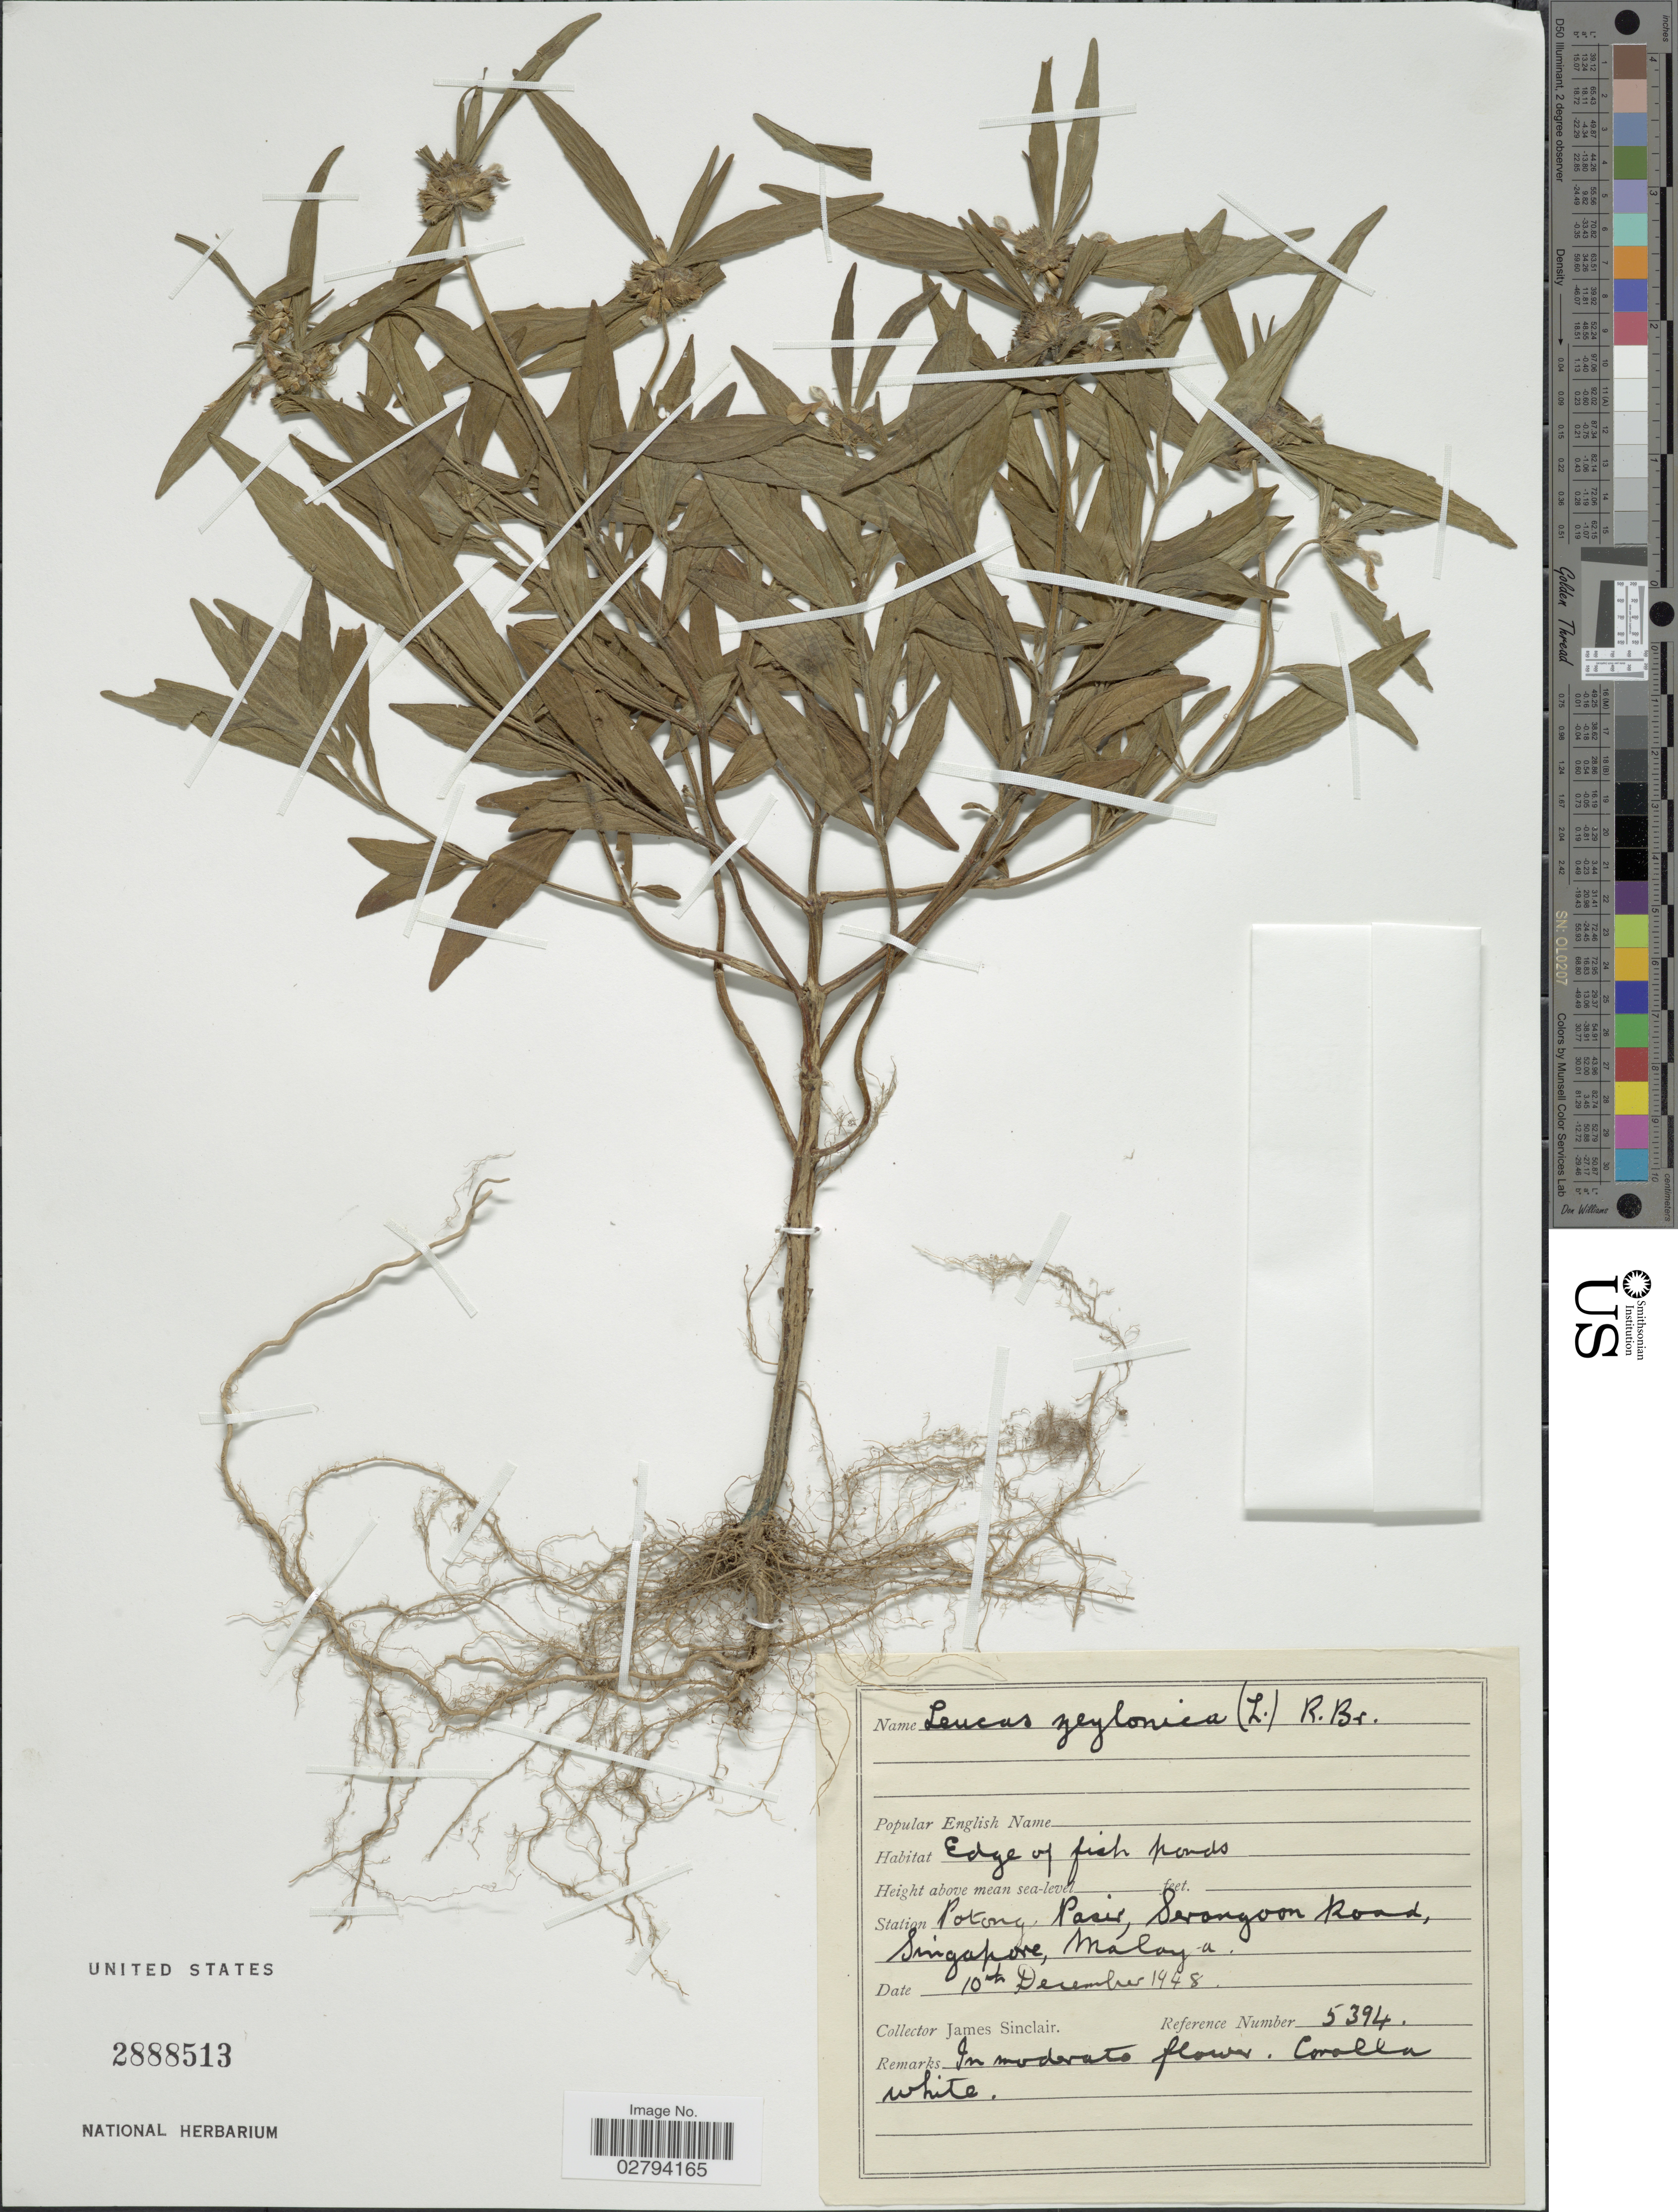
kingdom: Plantae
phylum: Tracheophyta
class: Magnoliopsida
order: Lamiales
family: Lamiaceae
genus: Leucas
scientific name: Leucas zeylanica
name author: (L.) W.T. Aiton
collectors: J. Sinclair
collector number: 5394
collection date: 1948-12-10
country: Singapore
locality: Station Potony, Pasir, Serangoon Road, Singapore, Malaya.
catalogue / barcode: US 2888513